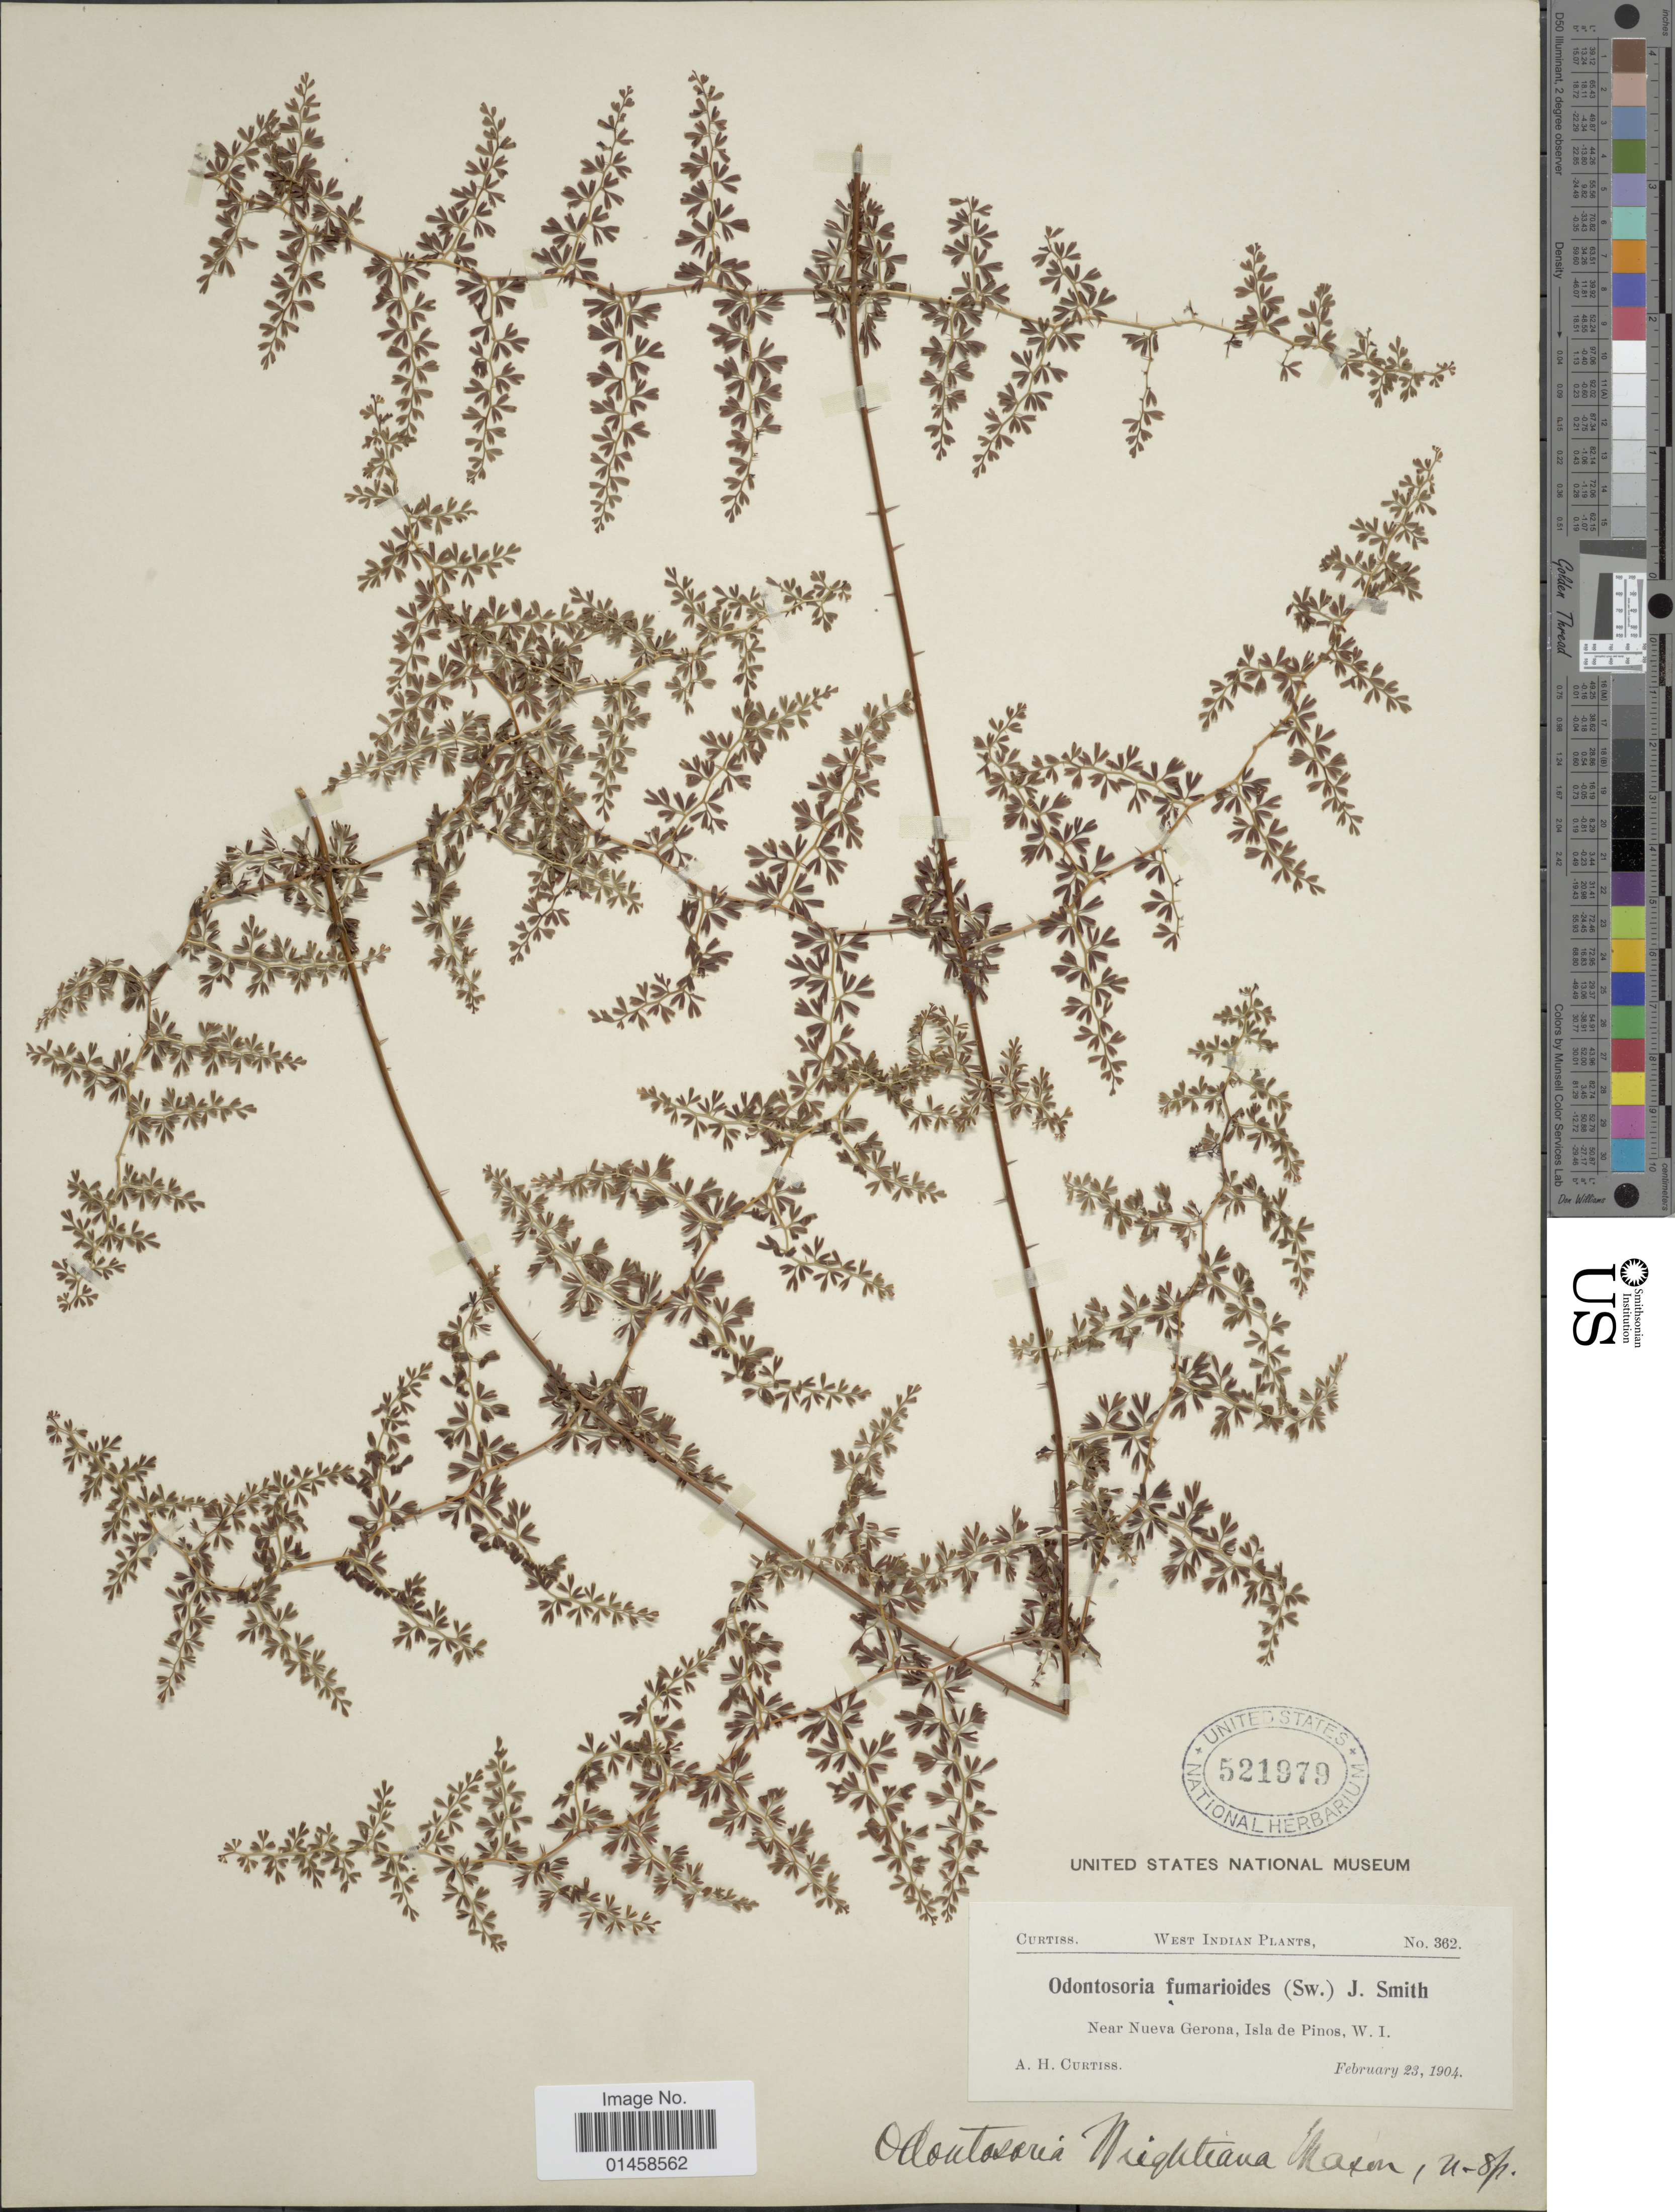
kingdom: Plantae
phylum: Tracheophyta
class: Polypodiopsida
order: Polypodiales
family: Lindsaeaceae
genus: Odontosoria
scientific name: Odontosoria wrightiana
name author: Maxon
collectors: A. H. Curtiss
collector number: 362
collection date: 1904-02-23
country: Cuba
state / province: Isla de la Juventud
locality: Near Nueva Gerona, Isla de Pinos, W. I.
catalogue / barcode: US 521979